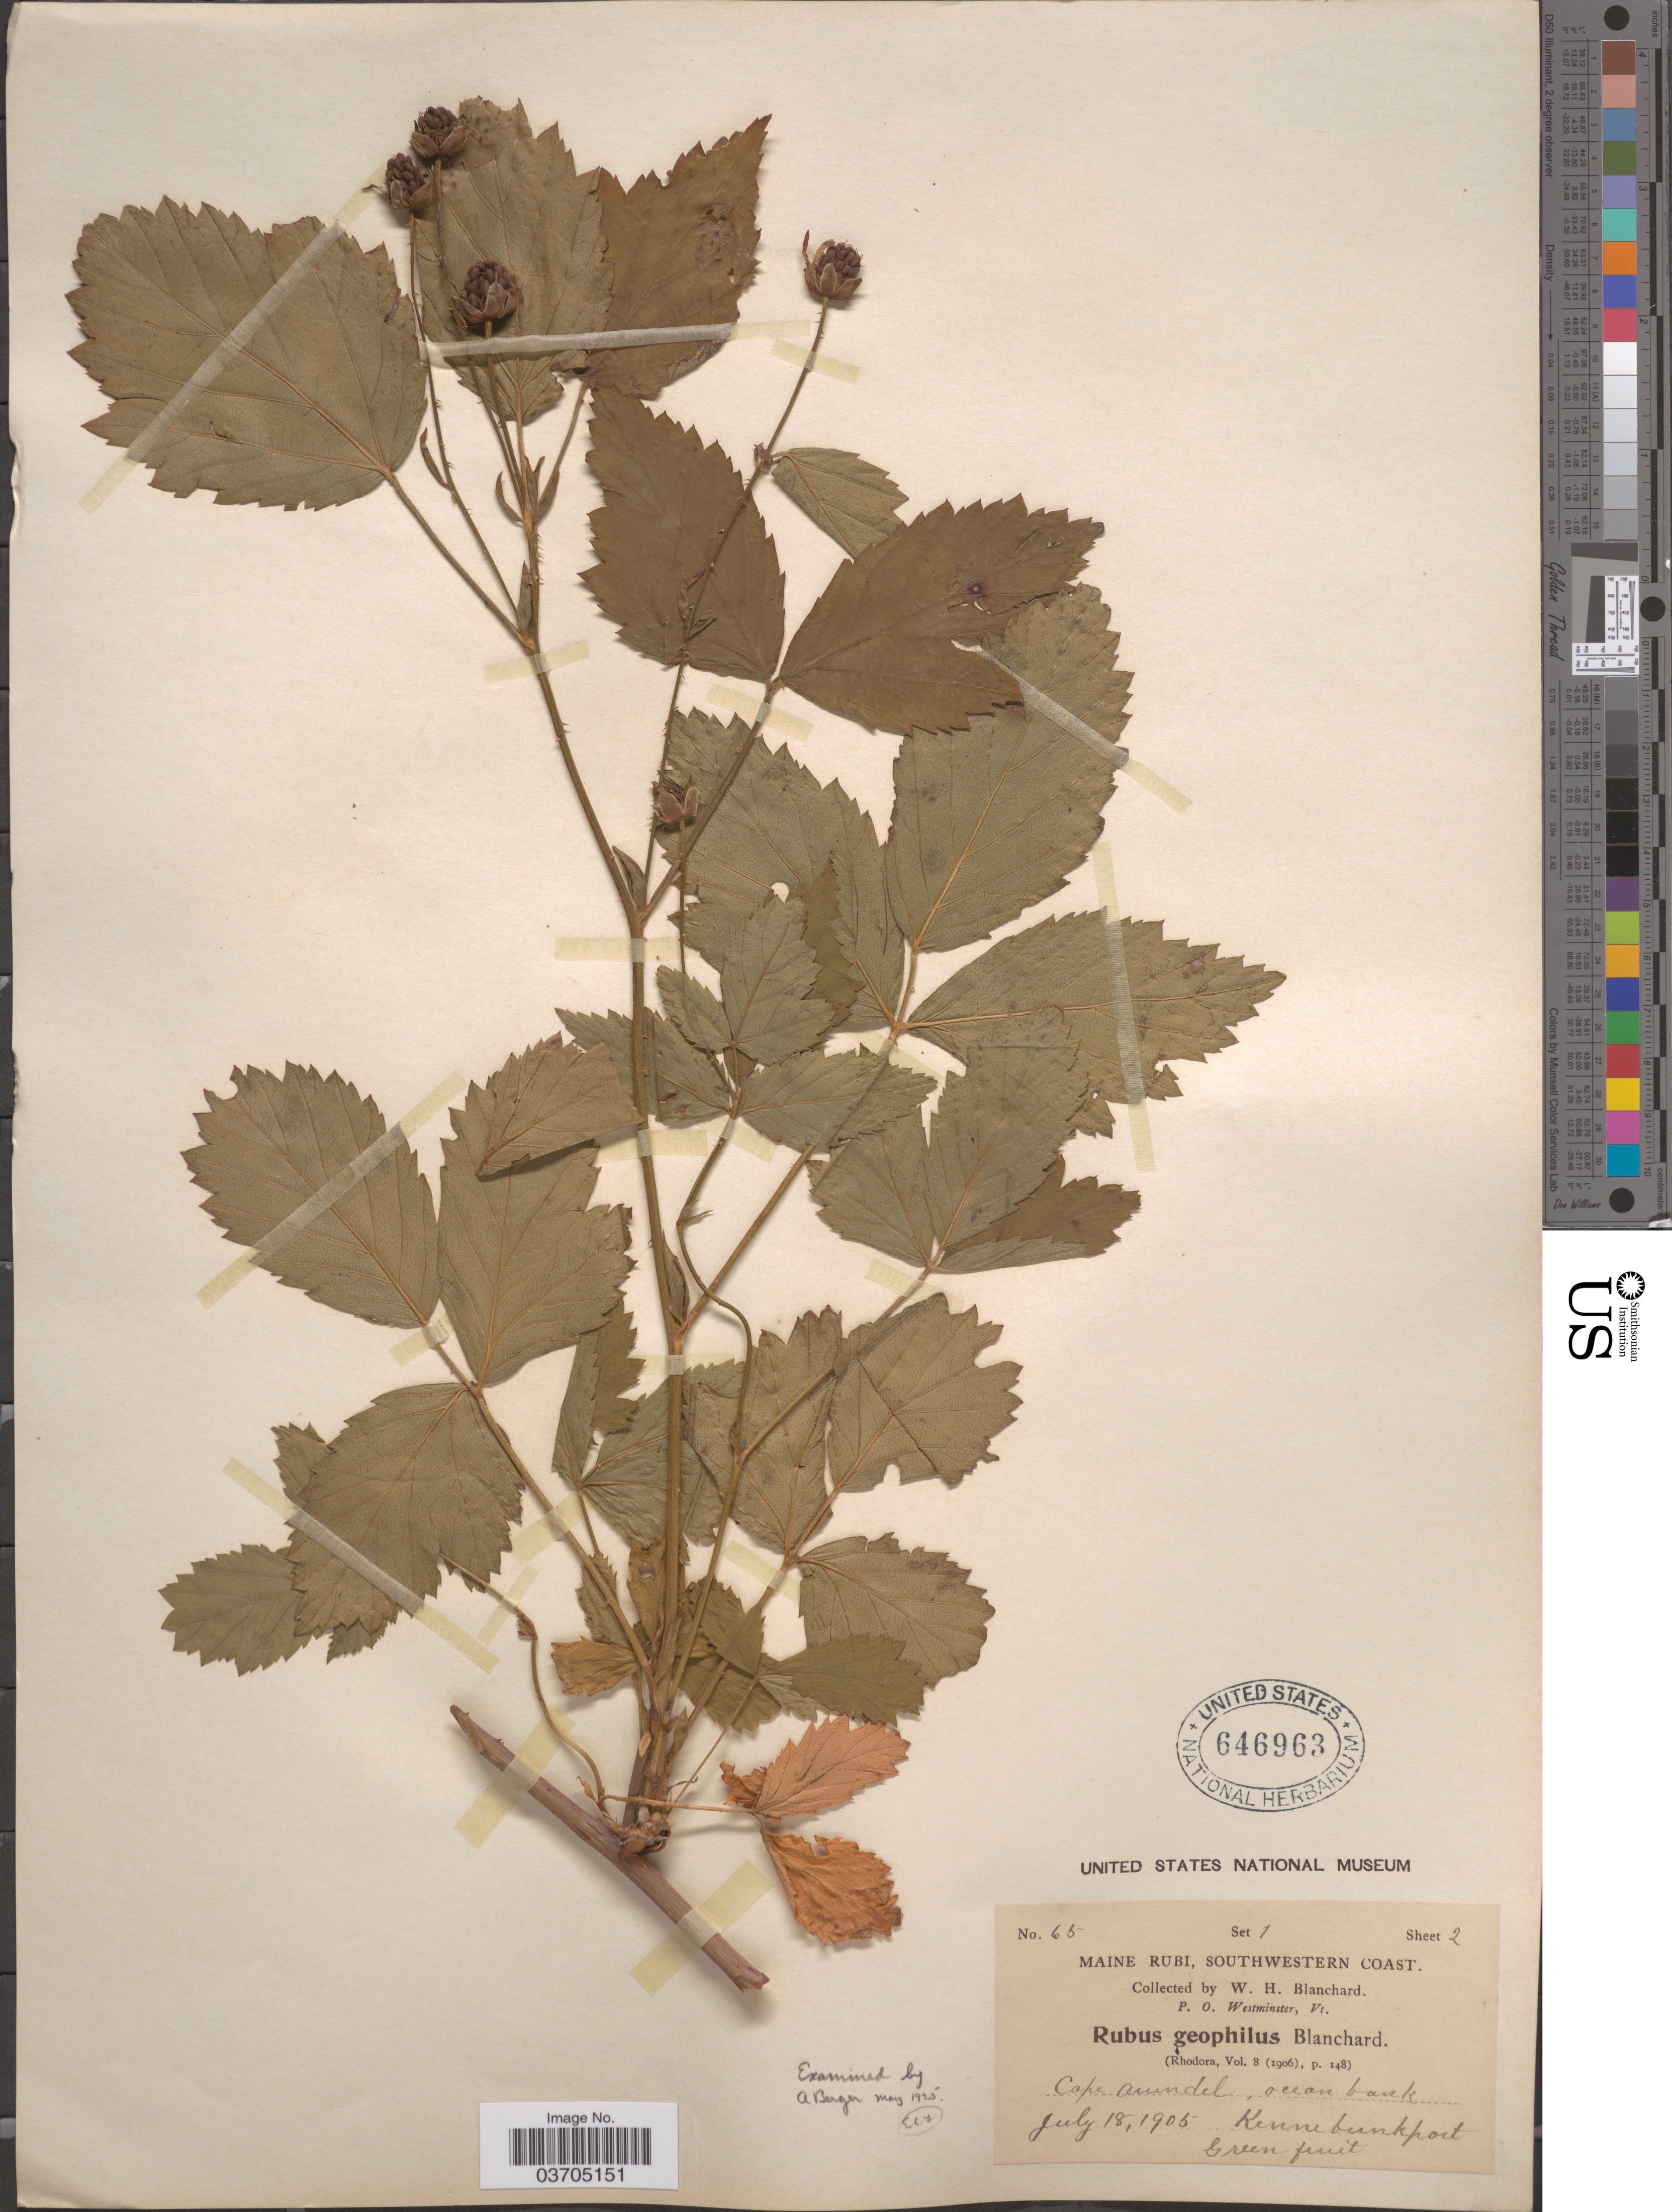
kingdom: Plantae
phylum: Tracheophyta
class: Magnoliopsida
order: Rosales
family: Rosaceae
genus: Rubus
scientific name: Rubus geophilus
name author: Blanch.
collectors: W. H. Blanchard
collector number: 65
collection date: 1905-07-18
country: United States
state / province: Maine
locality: Southwestern Coast. Cape Arundel. Kennebunkport.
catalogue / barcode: US 646963